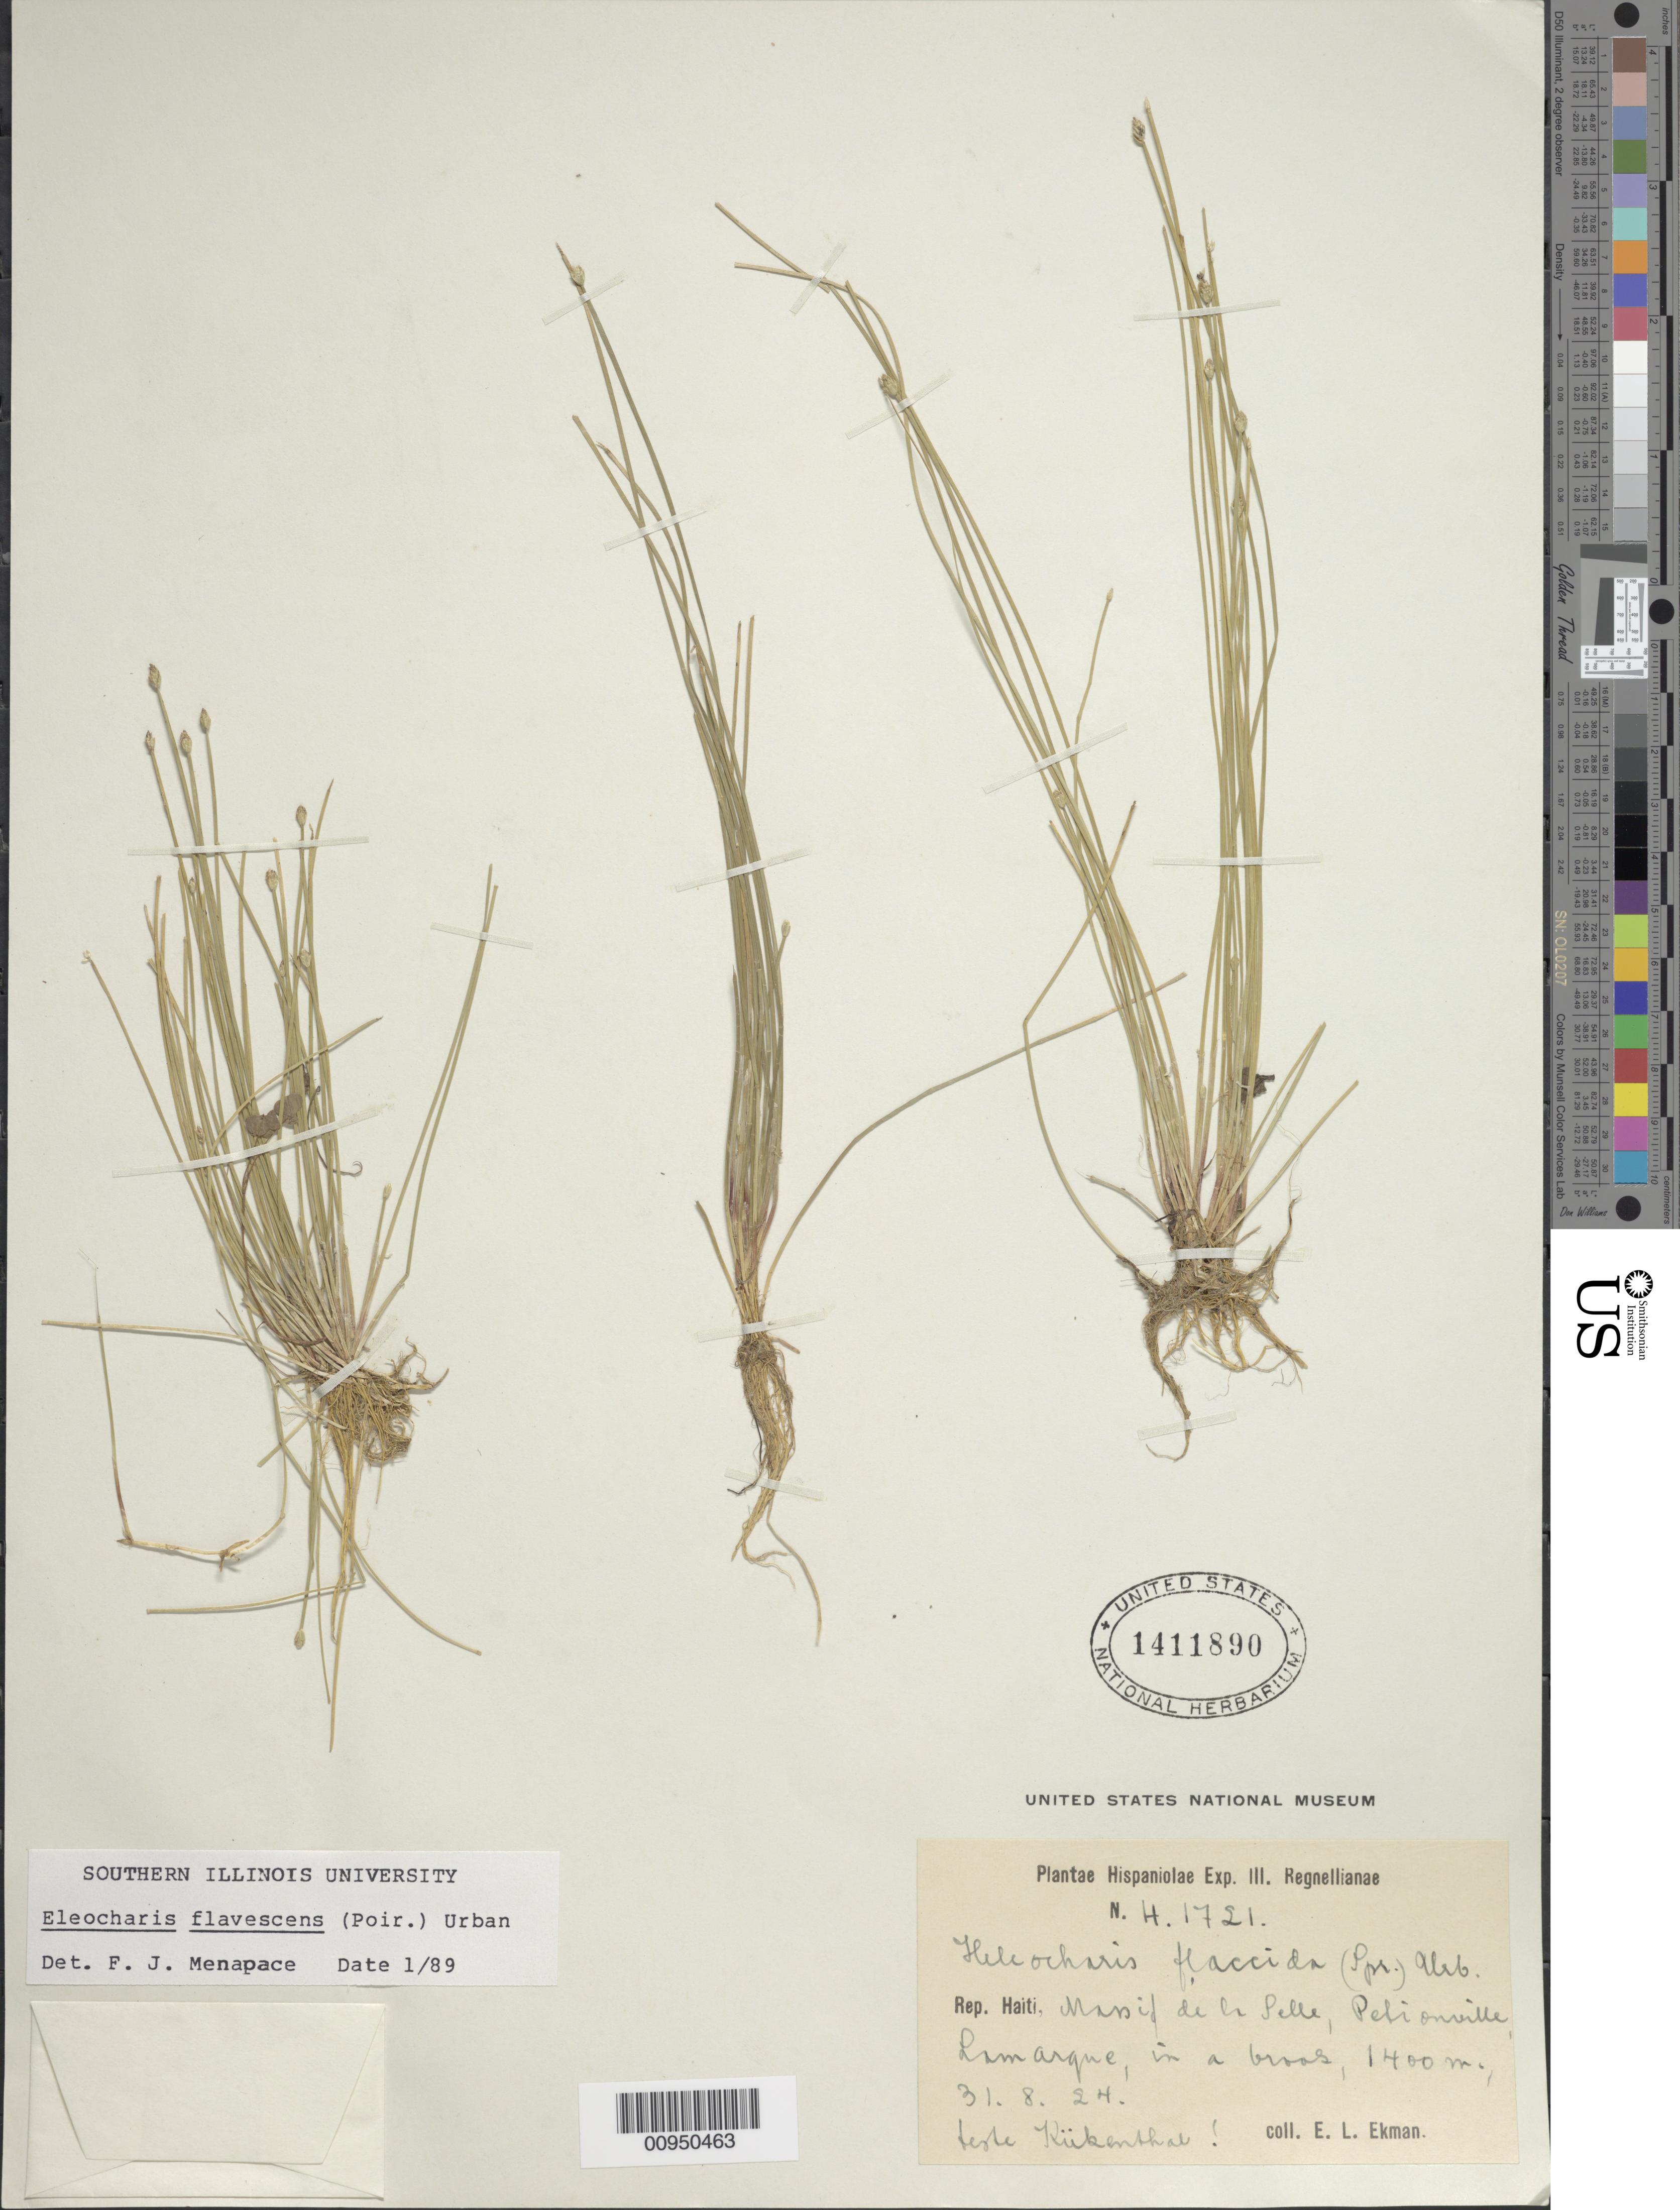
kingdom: Plantae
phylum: Tracheophyta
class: Liliopsida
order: Poales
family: Cyperaceae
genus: Eleocharis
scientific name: Eleocharis flavescens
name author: (Poir.) Urb.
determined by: Menapace, F. J.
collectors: E. L. Ekman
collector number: H 1721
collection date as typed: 31 Aug 1924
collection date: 1924-08-31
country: Haiti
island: Hispaniola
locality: Massif de la Selle, Petionville, Lamarque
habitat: In a brook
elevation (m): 1400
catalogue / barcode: US 1411890